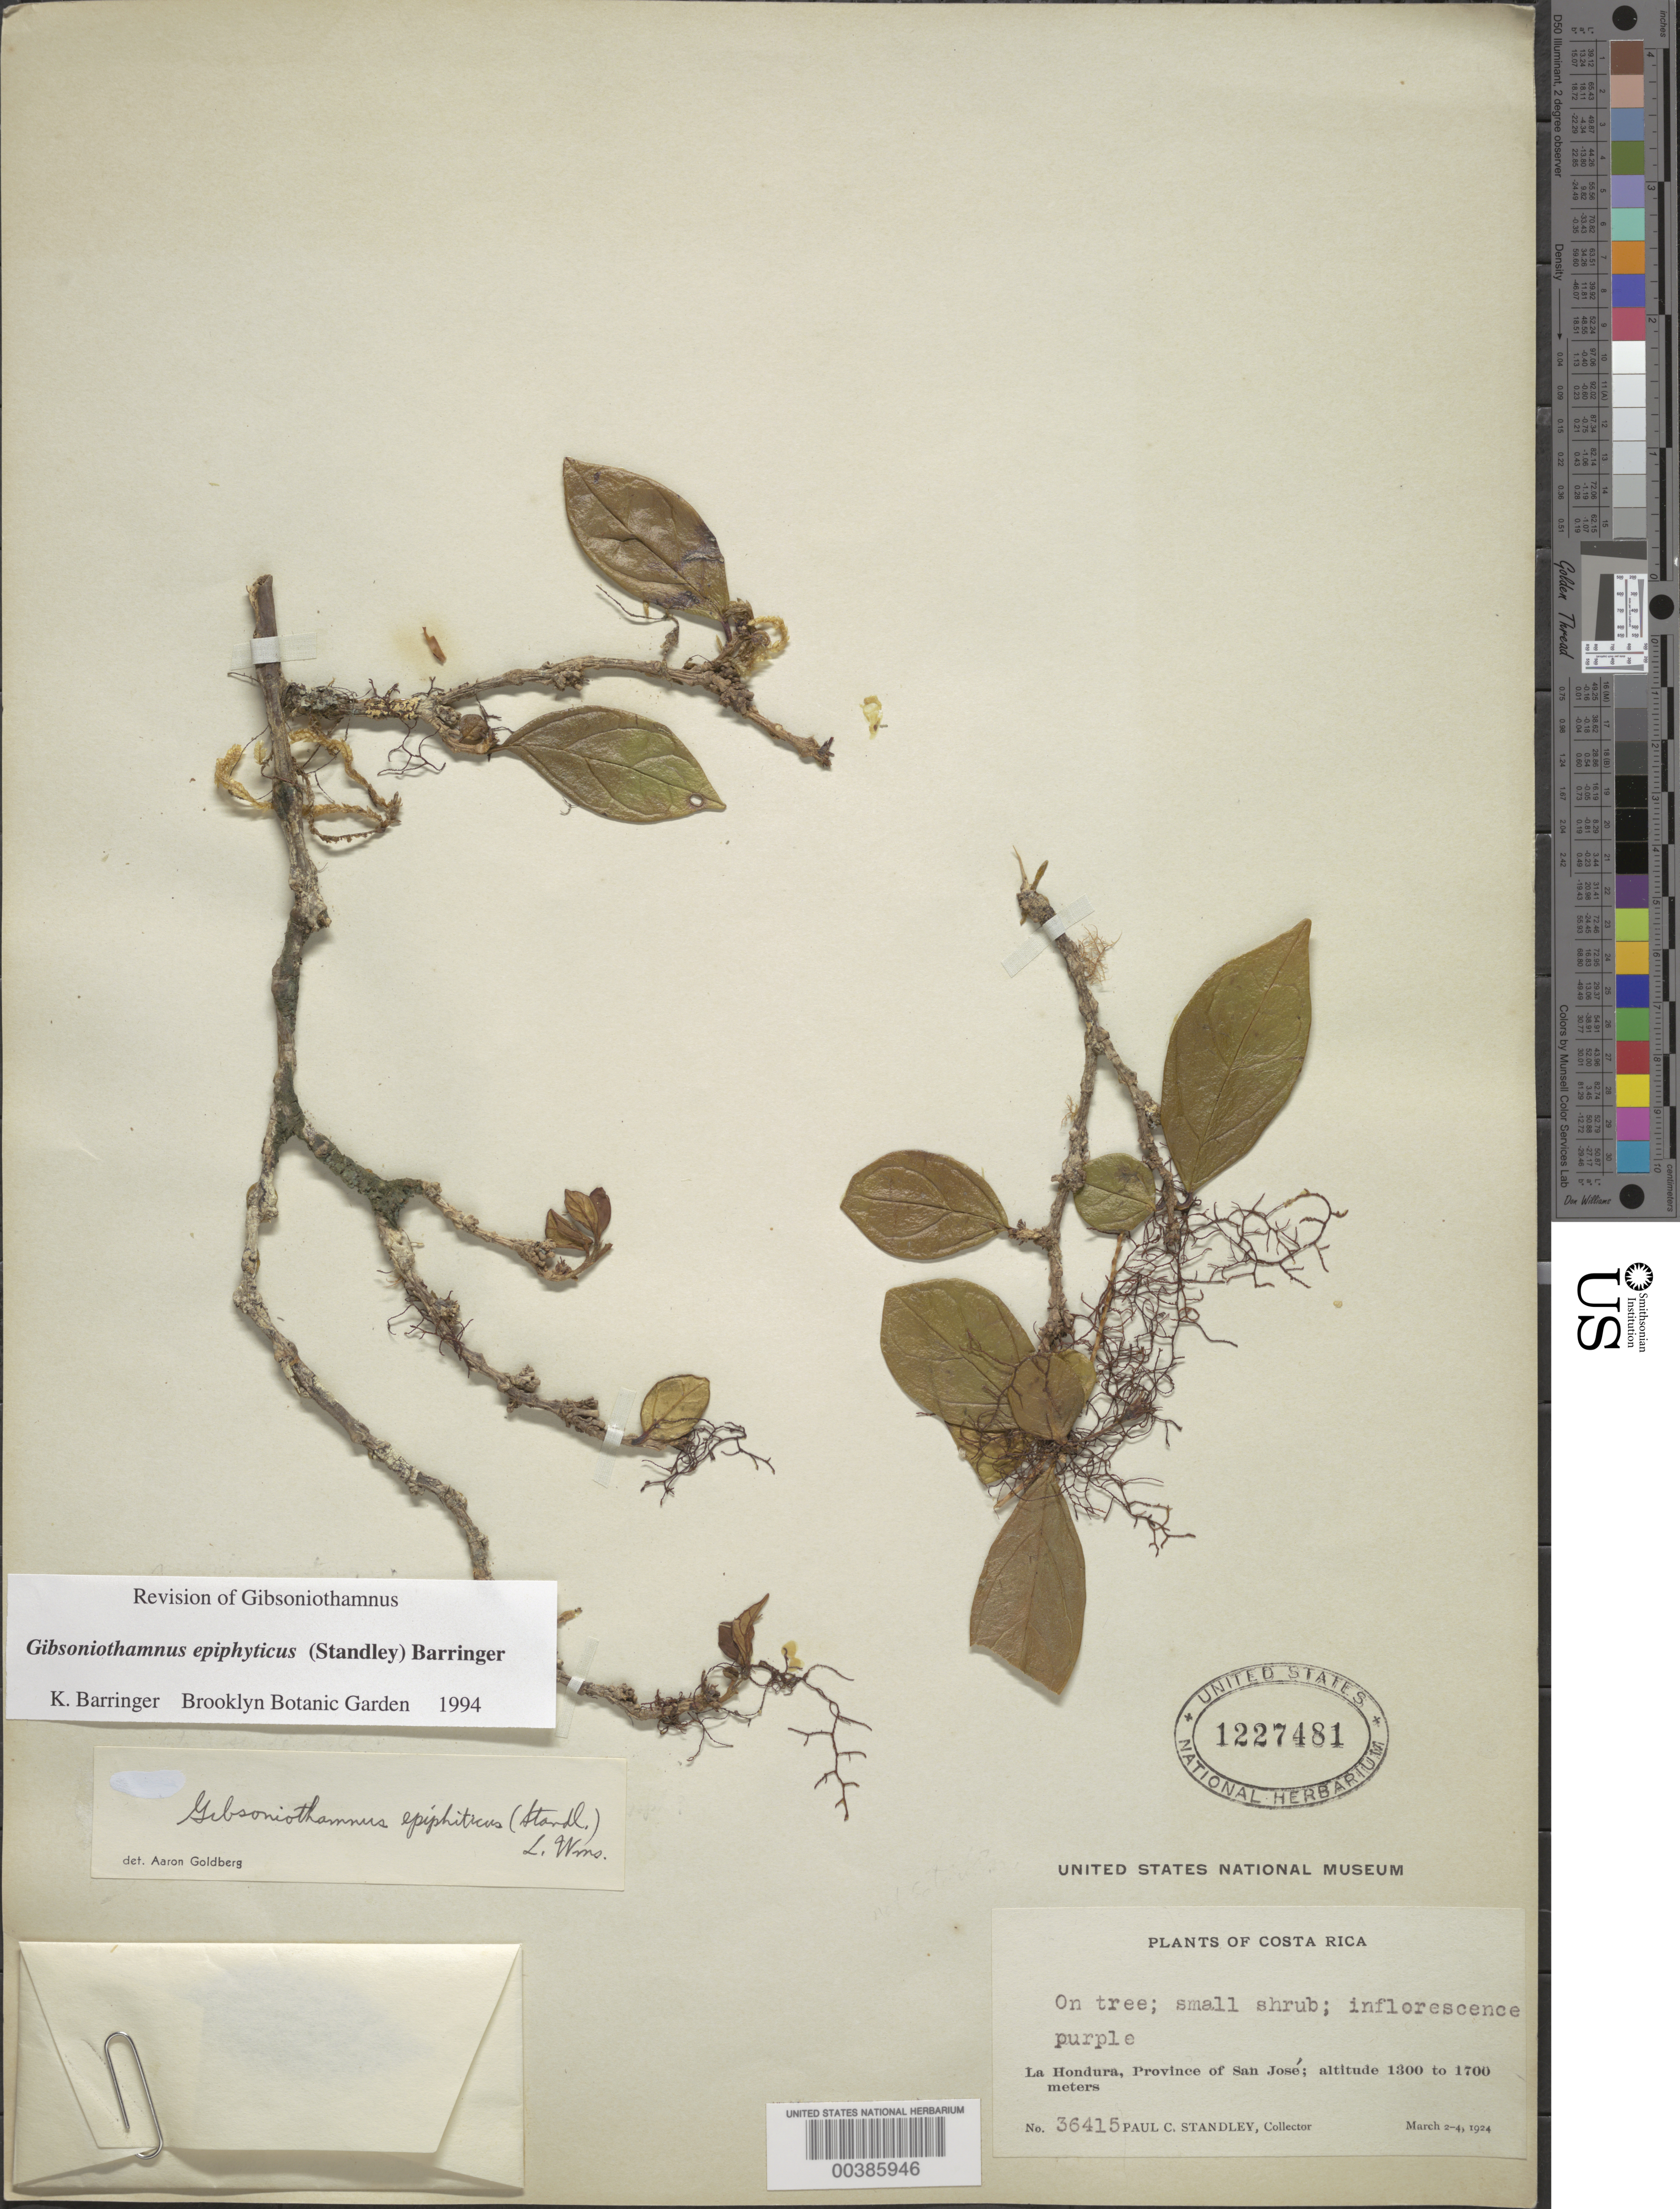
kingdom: Plantae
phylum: Tracheophyta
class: Magnoliopsida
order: Solanales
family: Solanaceae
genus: Cuatresia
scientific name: Cuatresia garciae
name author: Hunz.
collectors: P. C. Standley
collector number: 36415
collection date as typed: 02 Mar 1924 to 04 Mar 1924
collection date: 1924-03-02/1924-03-04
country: Costa Rica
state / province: San José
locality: La hondura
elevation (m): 1300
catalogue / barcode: US 1227481